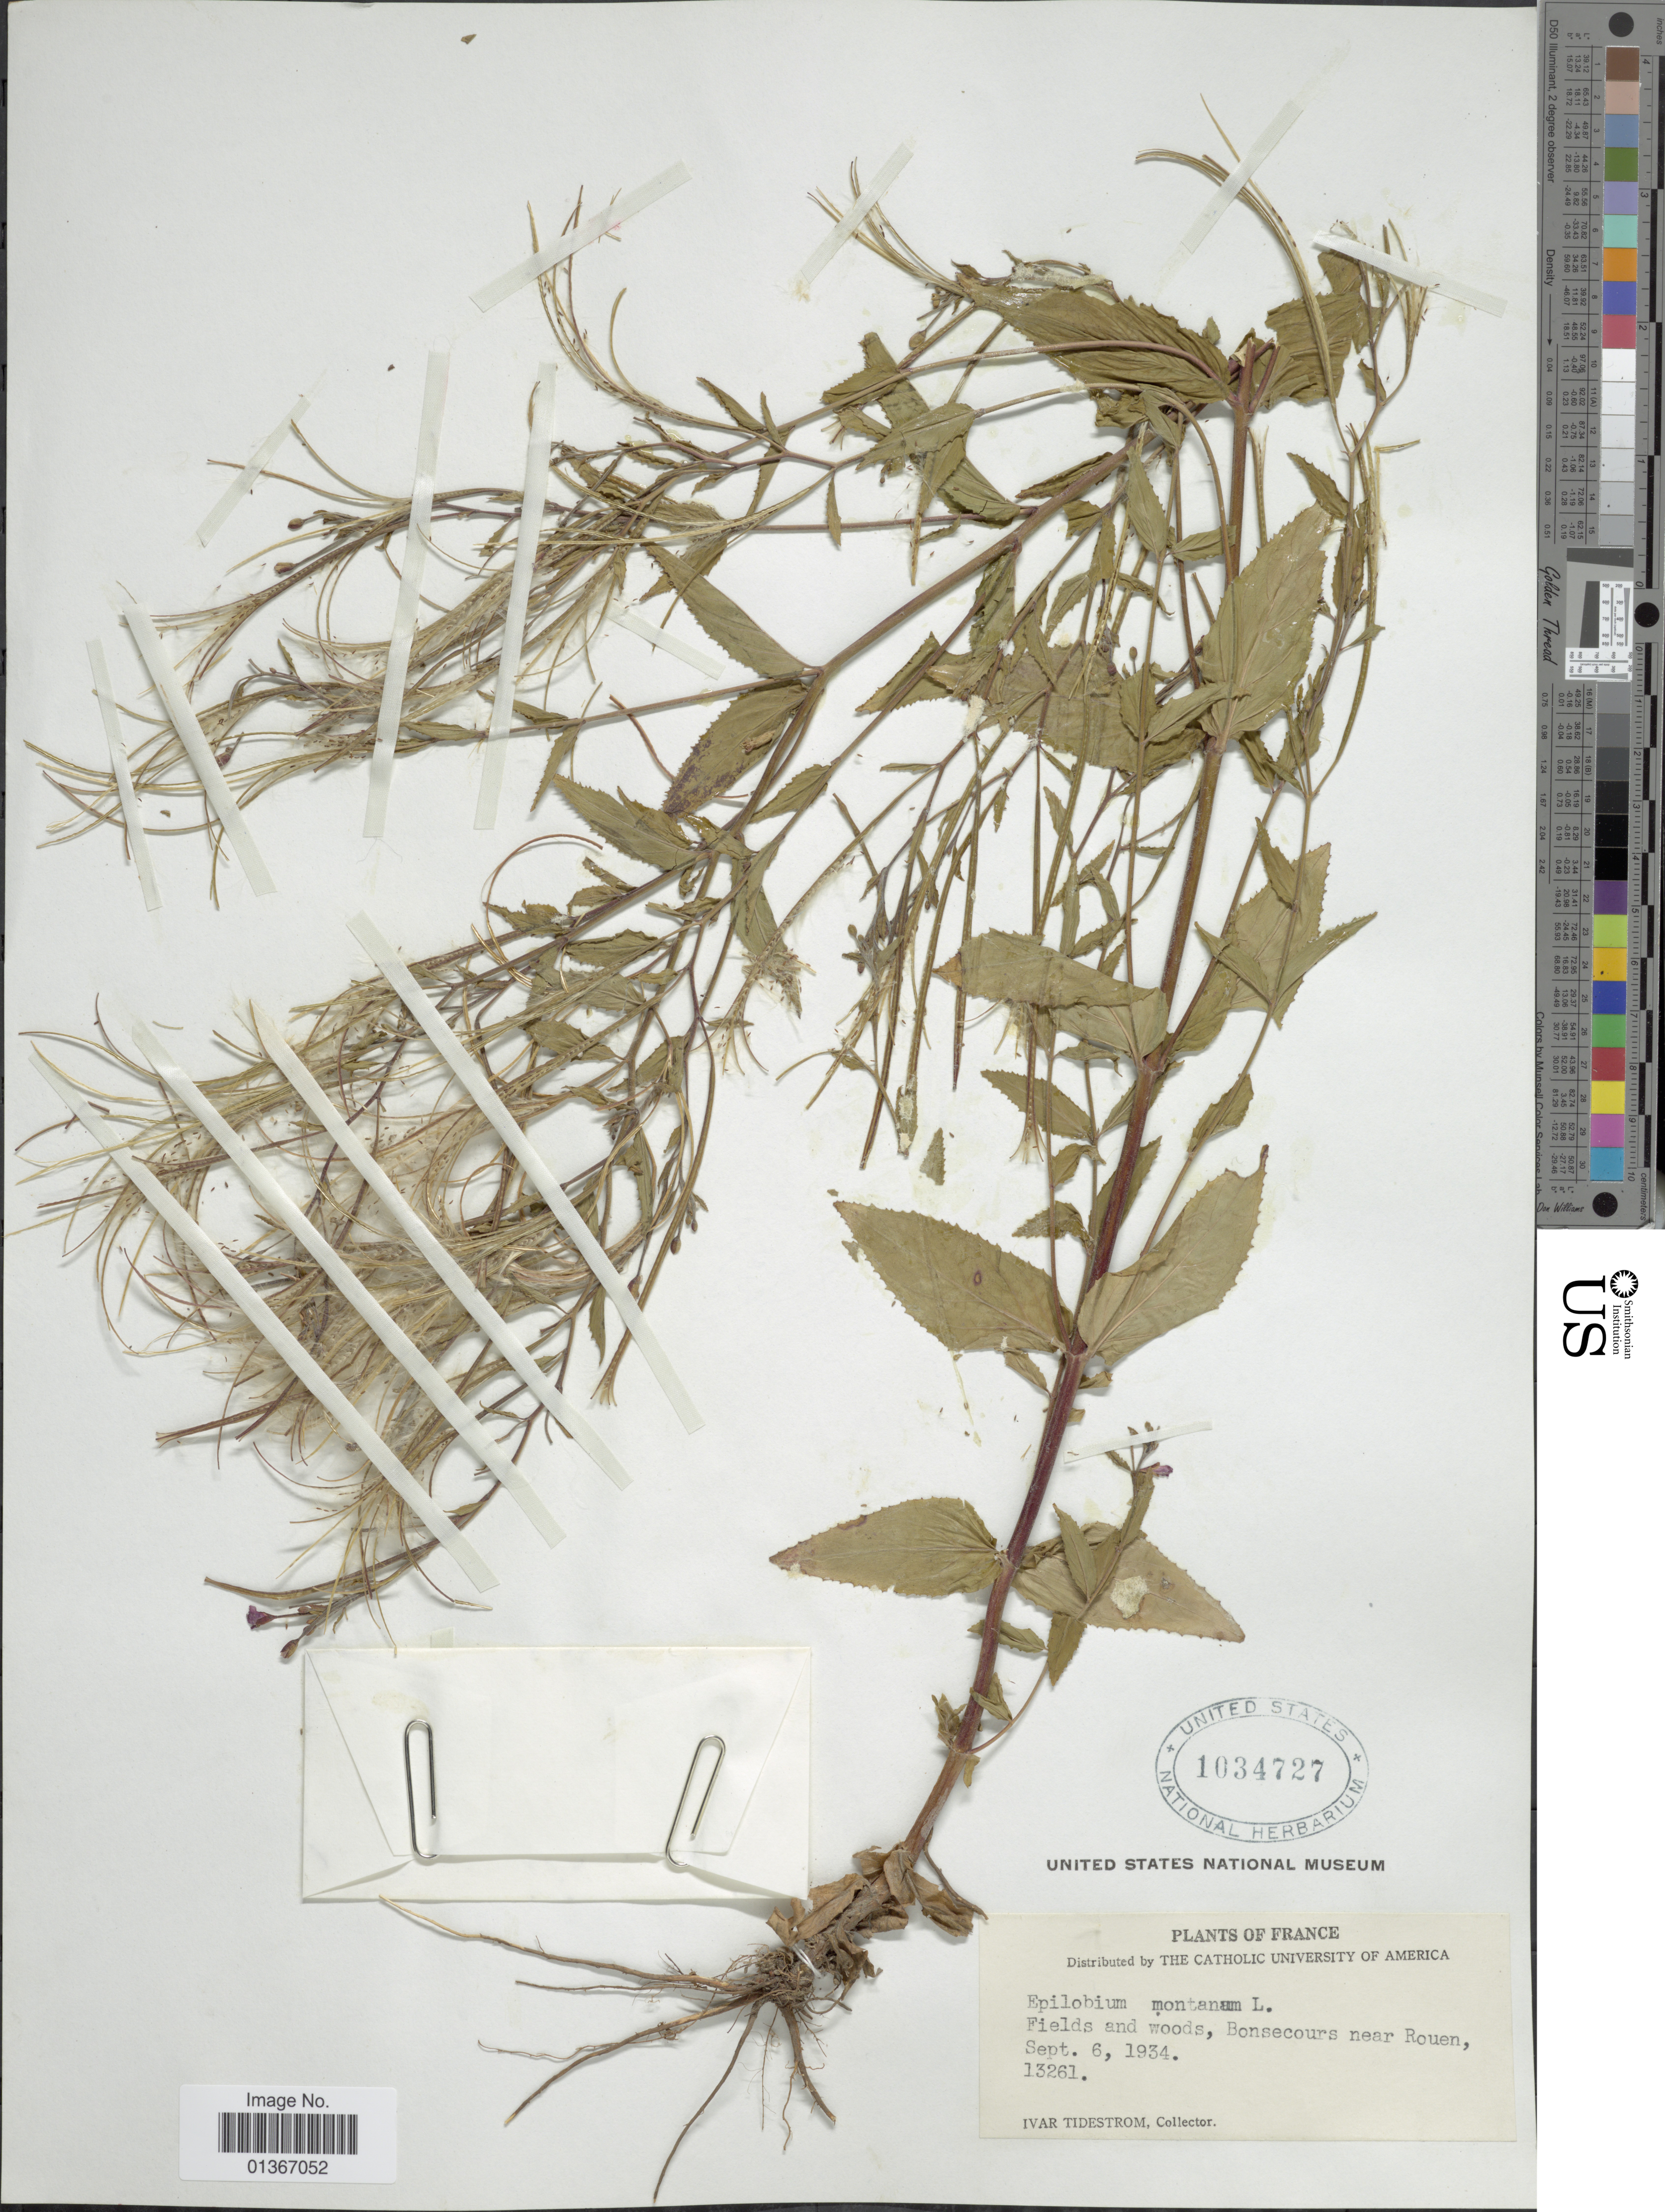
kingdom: Plantae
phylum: Tracheophyta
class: Magnoliopsida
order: Myrtales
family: Onagraceae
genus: Epilobium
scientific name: Epilobium montanum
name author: L.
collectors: I. F. Tidestrom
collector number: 13261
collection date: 1934-09-06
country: France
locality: Fields and woods, Bonsecours near Rouen.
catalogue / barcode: US 1034727